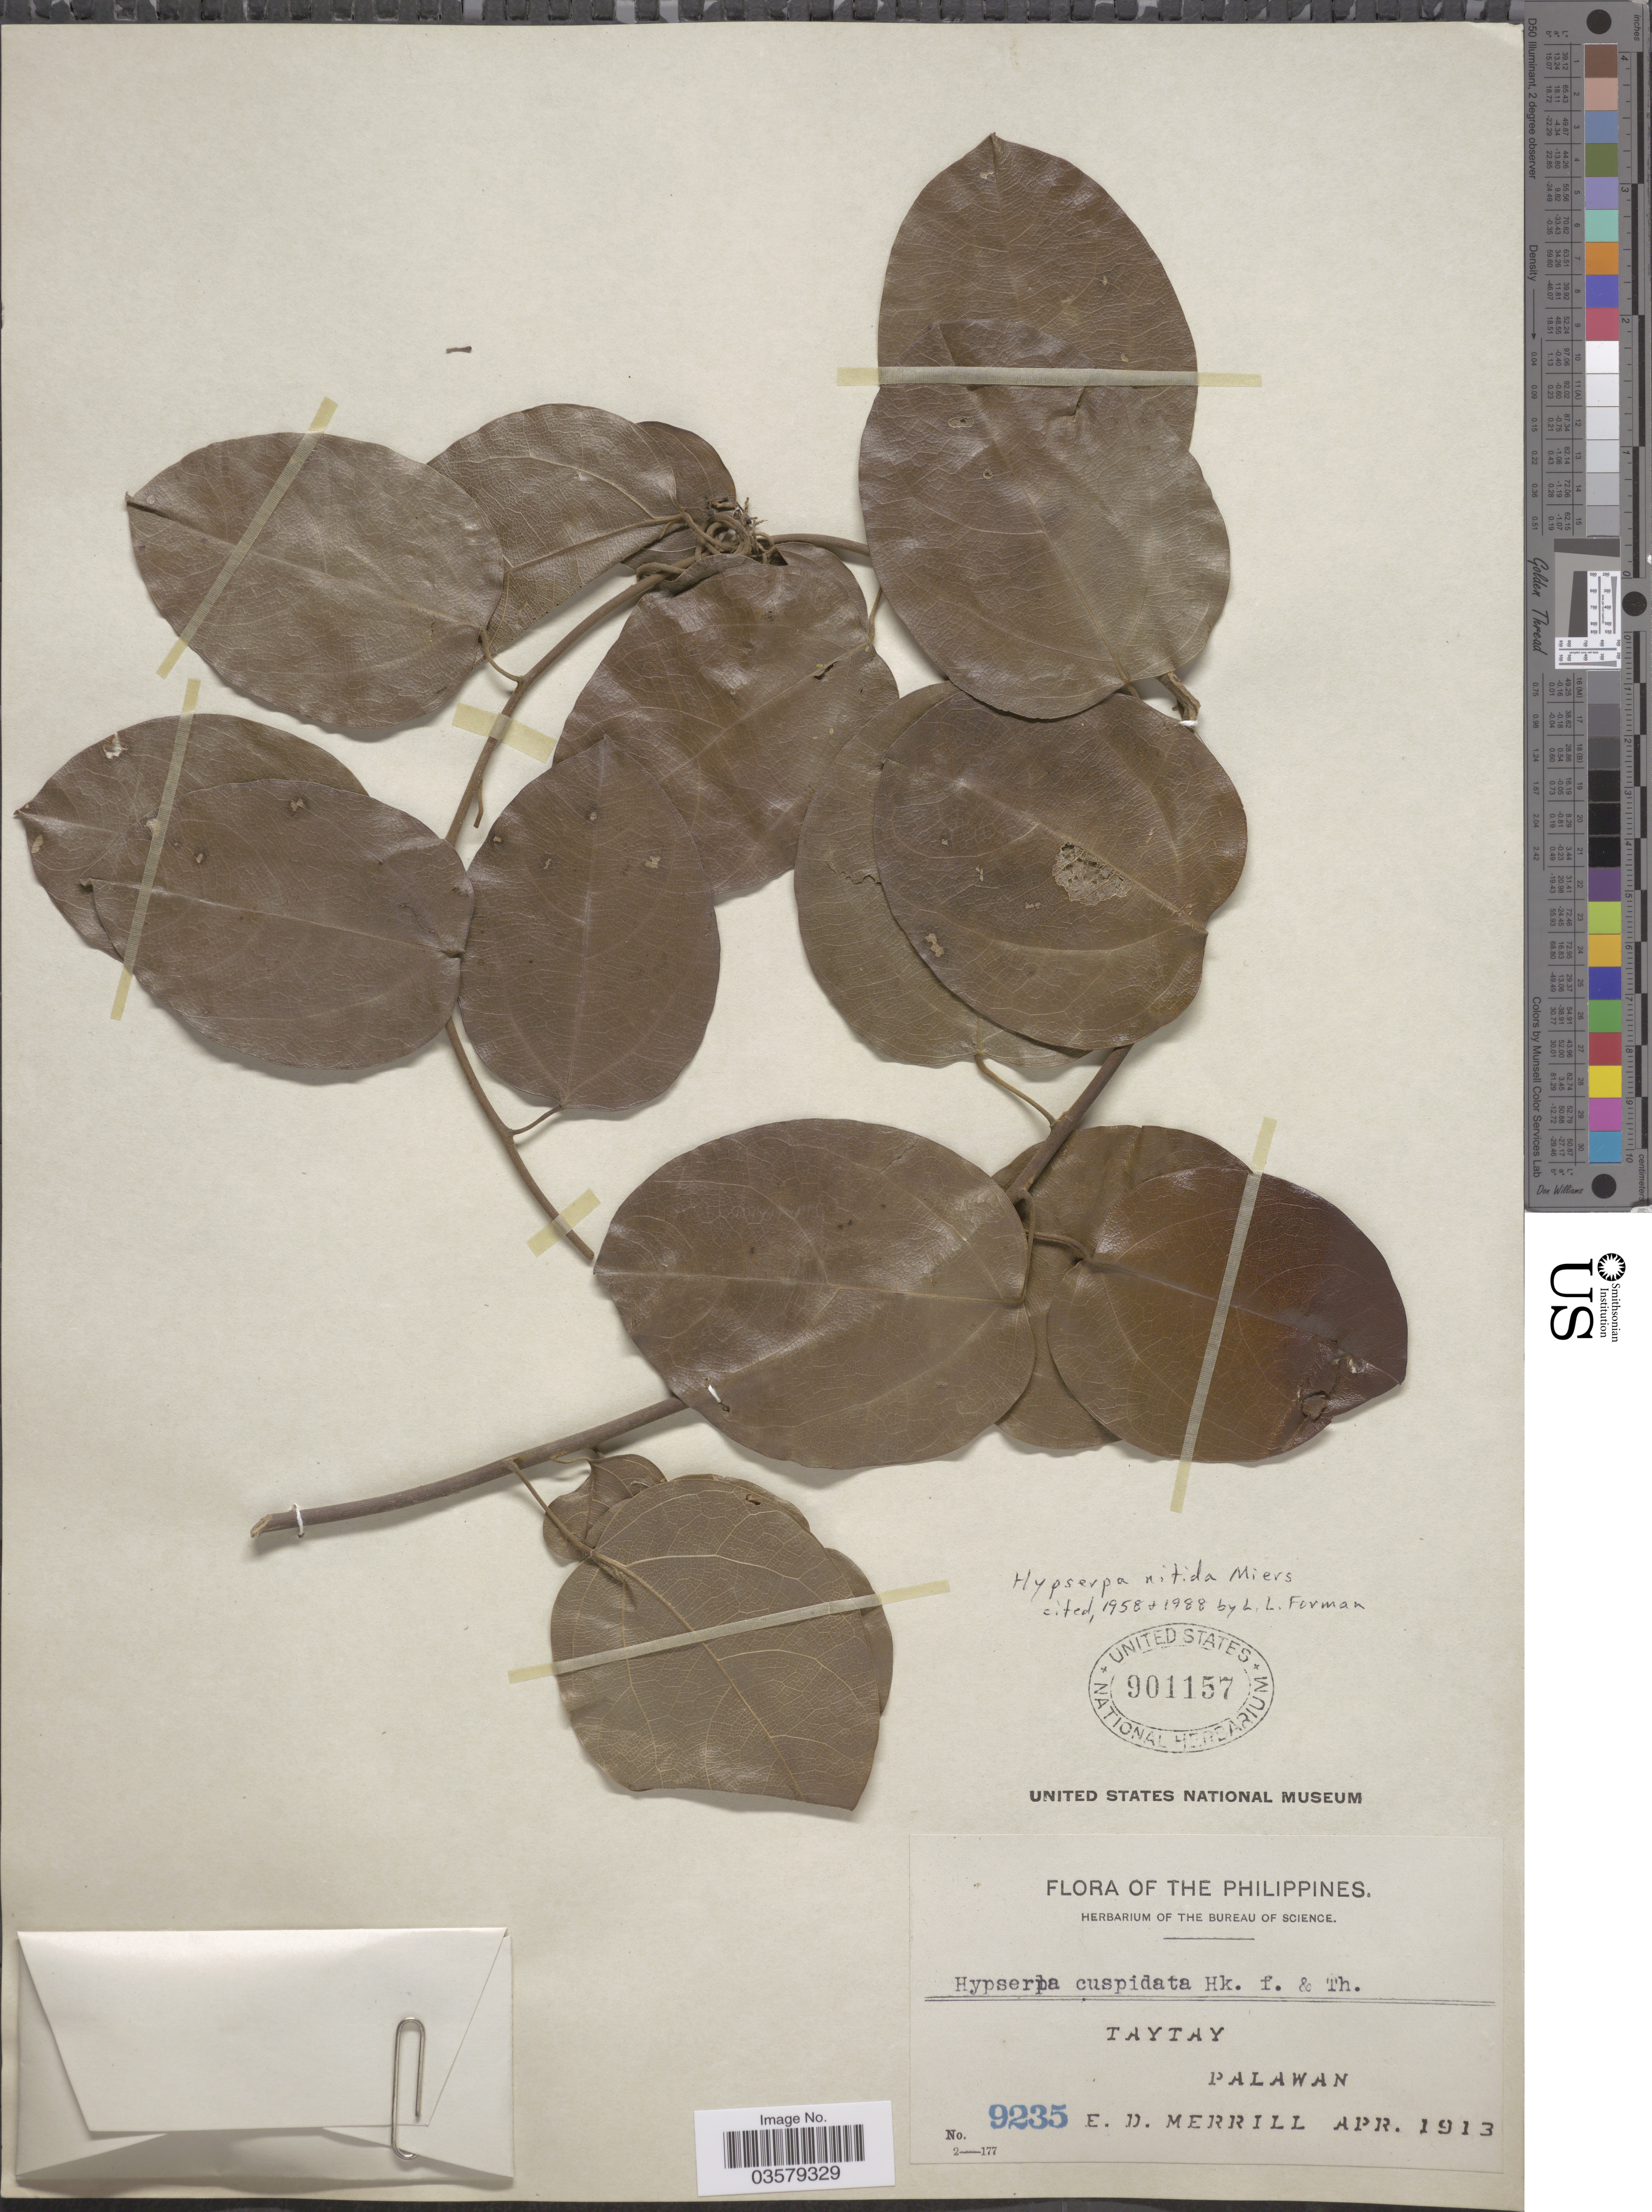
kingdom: Plantae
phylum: Tracheophyta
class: Magnoliopsida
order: Ranunculales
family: Menispermaceae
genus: Hypserpa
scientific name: Hypserpa nitida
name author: Miers ex Benth.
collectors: E. D. Merrill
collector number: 9235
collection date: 1913-04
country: Philippines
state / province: Mimaropa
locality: Taytay, Palawan.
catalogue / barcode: US 901157